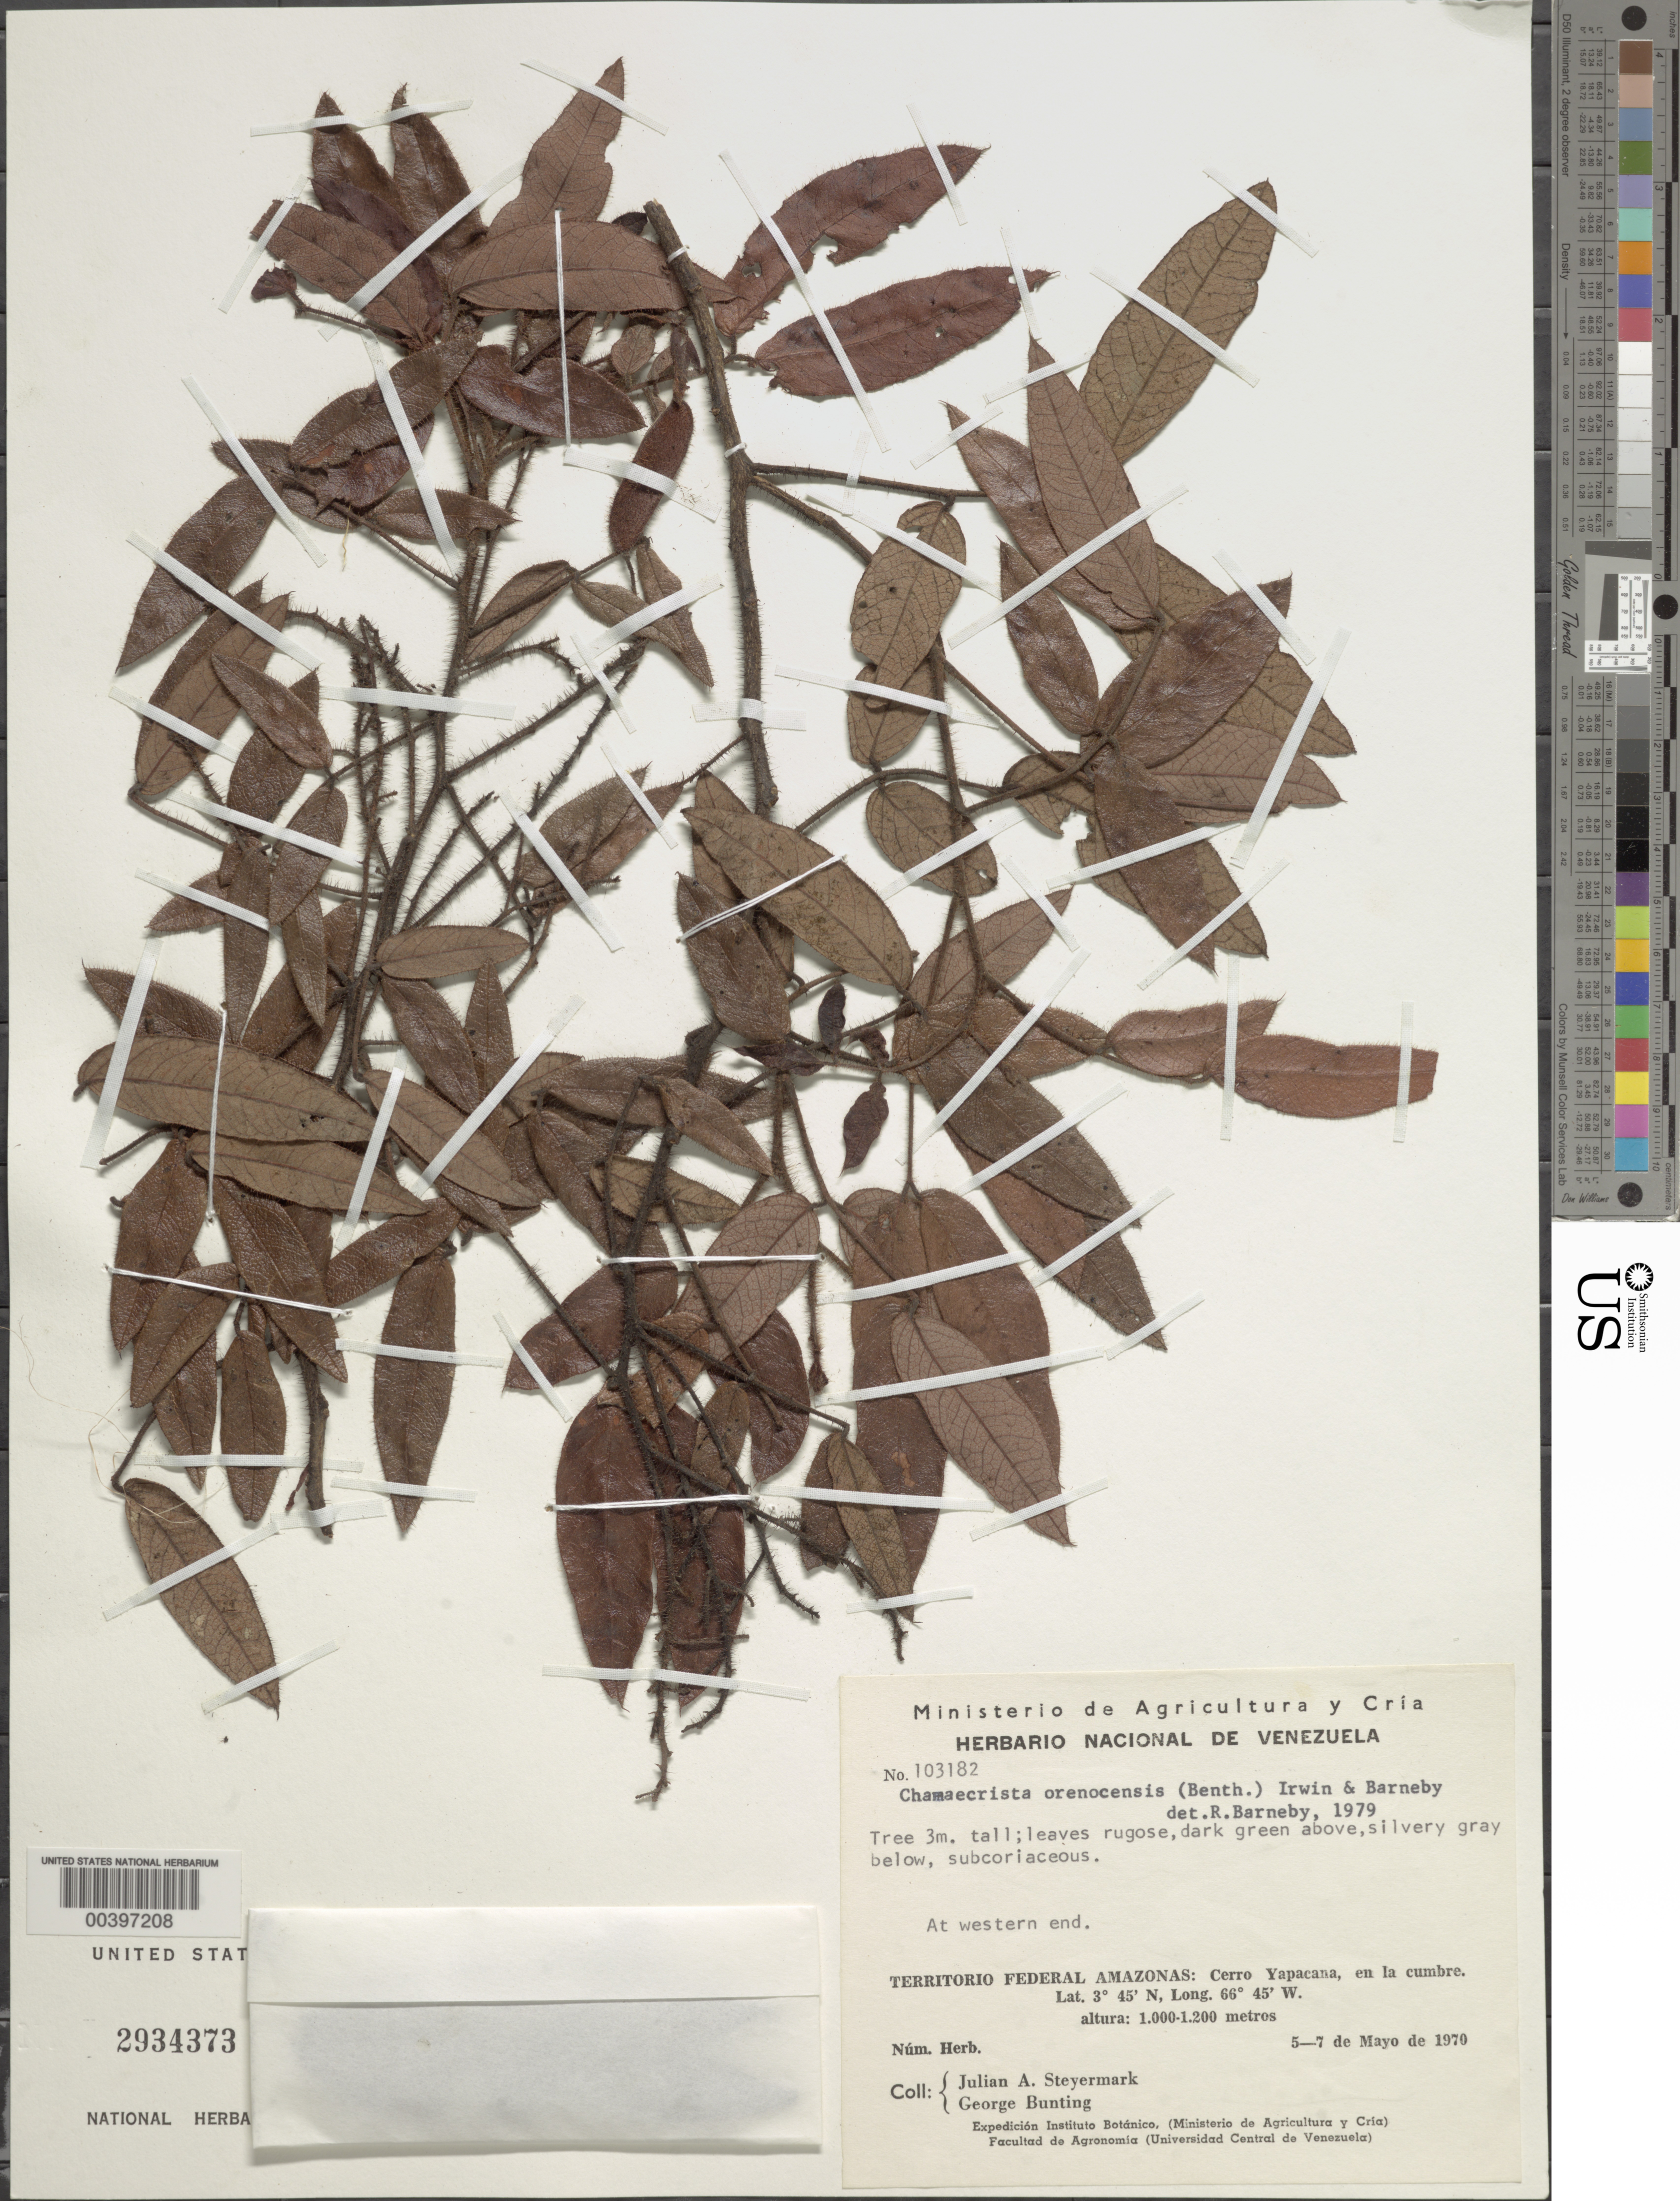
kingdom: Plantae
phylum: Tracheophyta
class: Magnoliopsida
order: Fabales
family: Fabaceae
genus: Chamaecrista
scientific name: Chamaecrista orenocensis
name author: (Spruce ex Benth.) H.S. Irwin & Barneby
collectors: J. Steyermark & G. S. Bunting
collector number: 103182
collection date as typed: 05 May 1970 to 07 May 1970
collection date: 1970-05-05/1970-05-07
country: Venezuela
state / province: Amazonas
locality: At western end; Cerro Yapacana, en la cumbre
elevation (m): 1000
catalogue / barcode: US 2934373